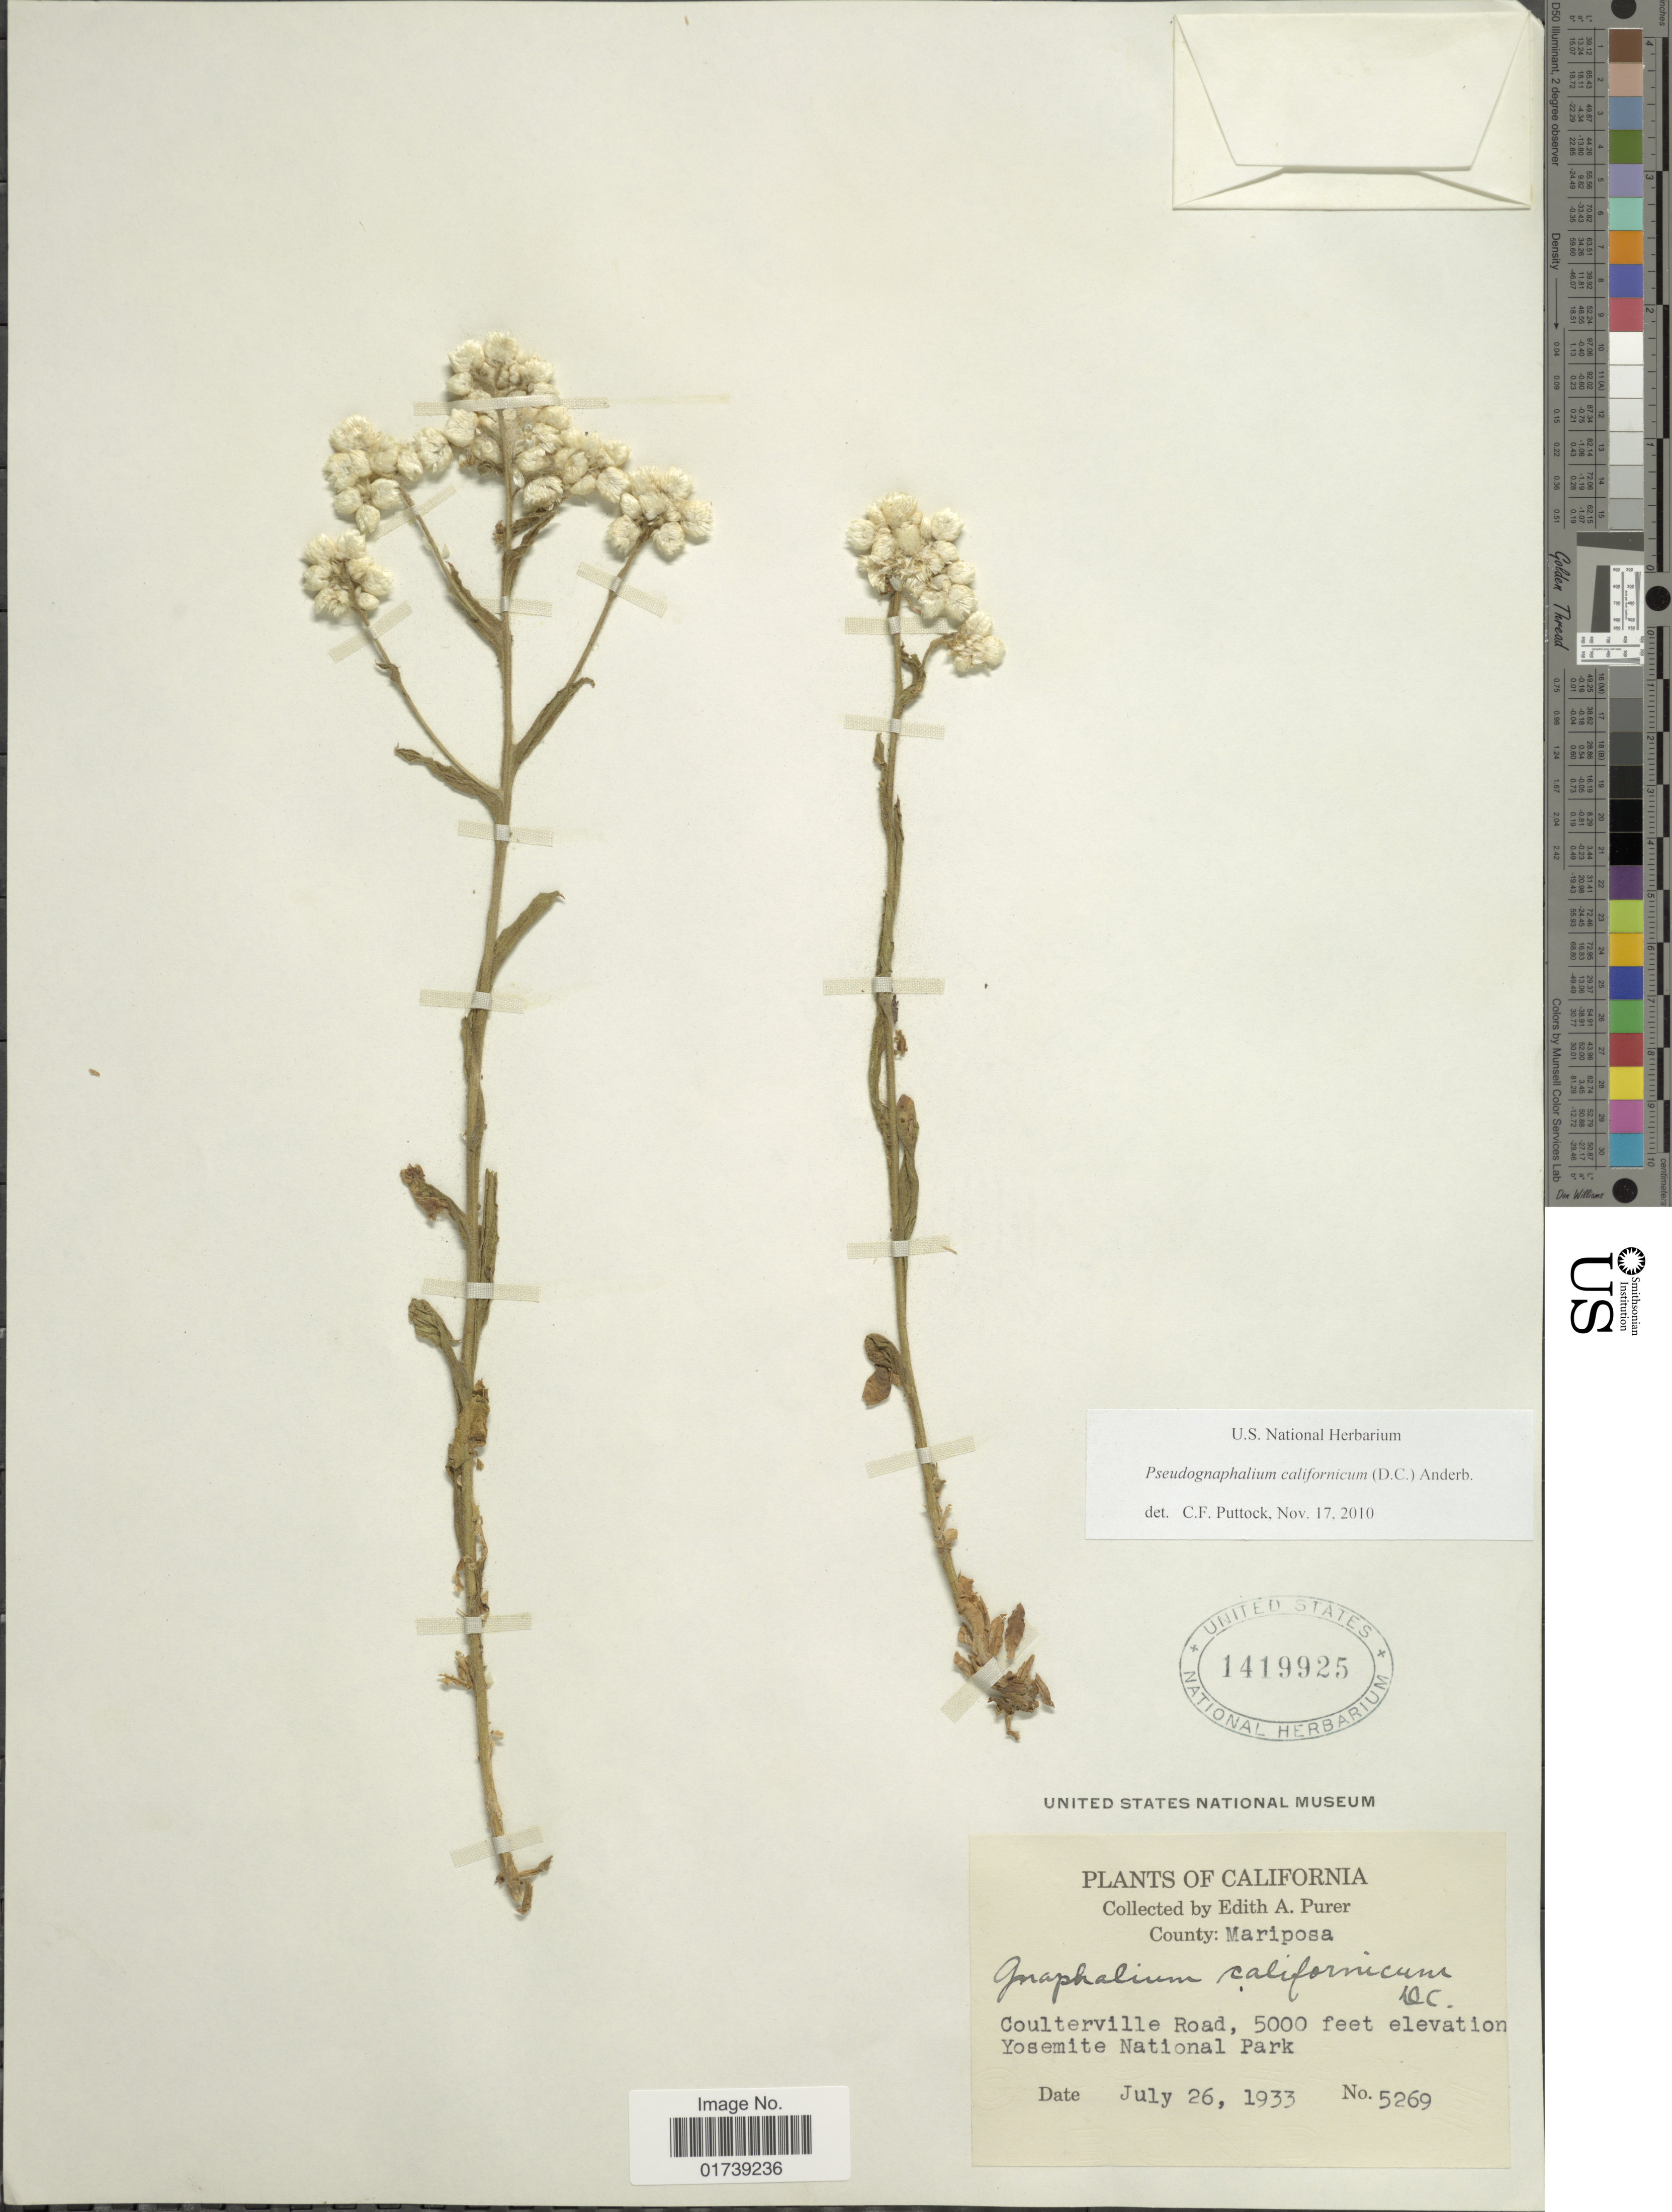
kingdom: Plantae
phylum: Tracheophyta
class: Magnoliopsida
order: Asterales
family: Asteraceae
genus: Pseudognaphalium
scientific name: Pseudognaphalium californicum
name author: (DC.) Anderb.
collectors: E. Purer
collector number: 5269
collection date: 1933-07-26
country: United States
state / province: California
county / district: Mariposa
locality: County: Mariposa, Coulterville Road, Yosemite National Park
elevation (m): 1524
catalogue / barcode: US 1419925